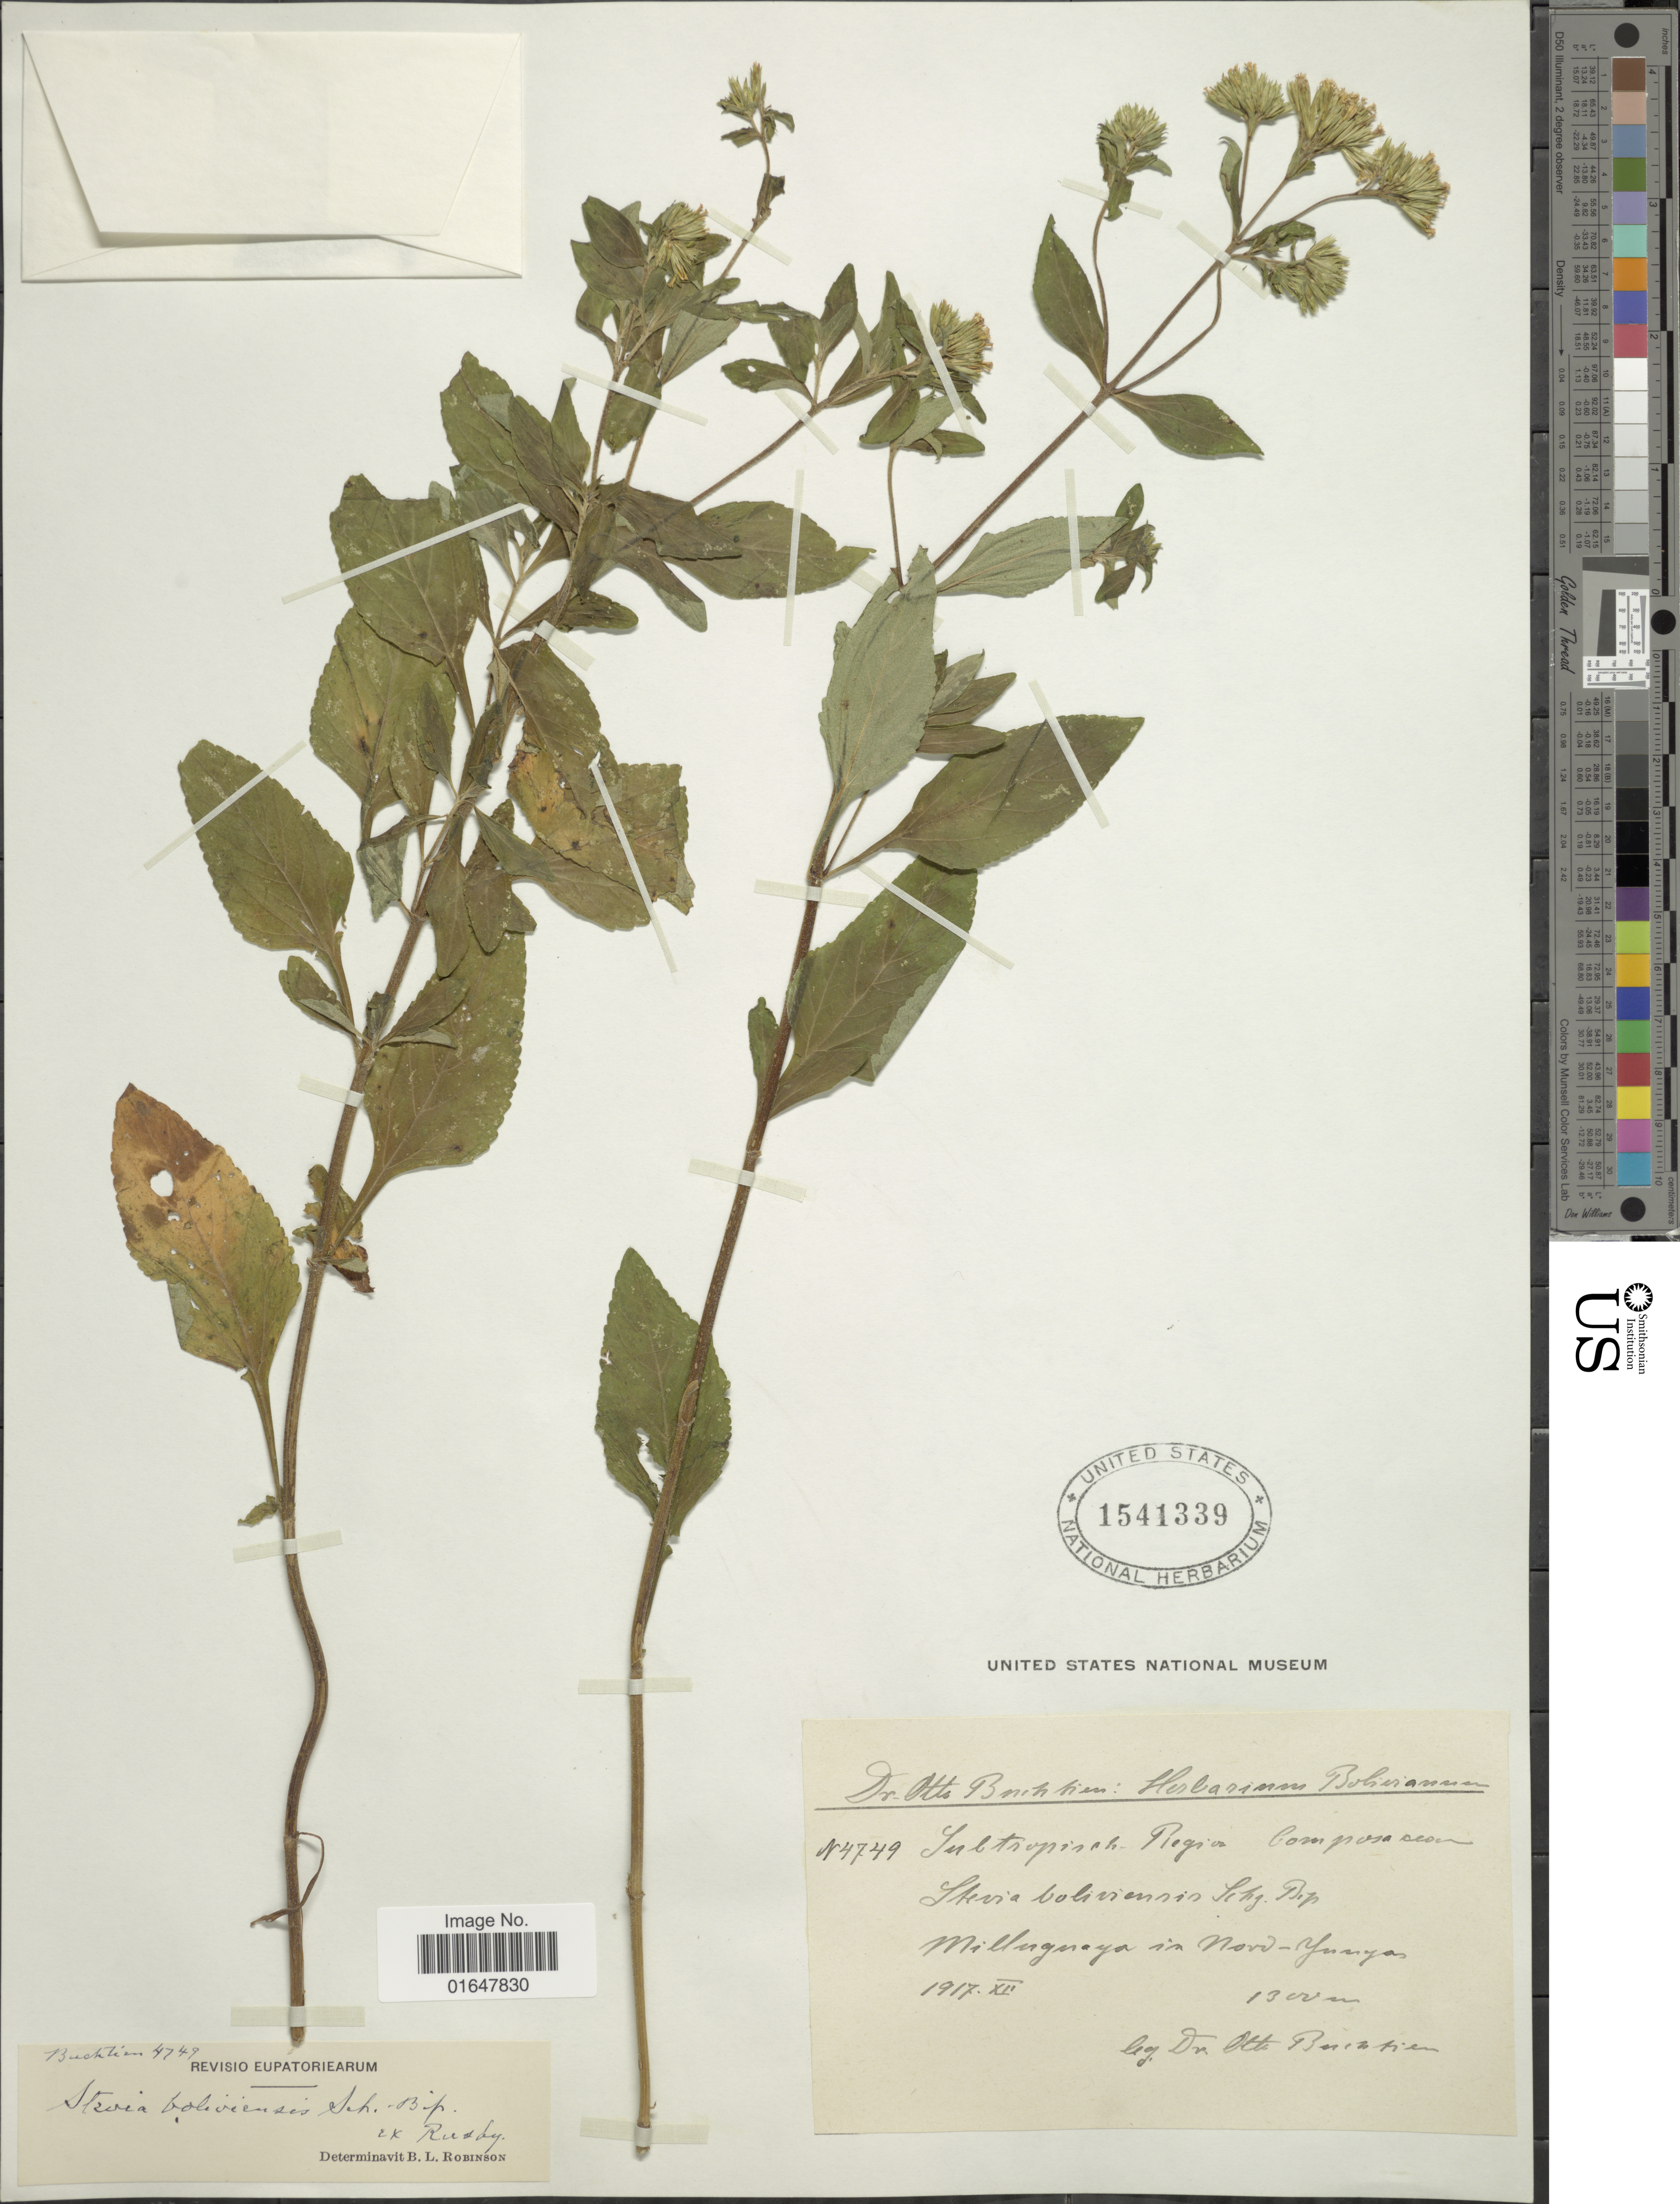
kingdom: Plantae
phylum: Tracheophyta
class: Magnoliopsida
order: Asterales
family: Asteraceae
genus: Stevia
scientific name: Stevia boliviensis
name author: Sch. Bip. ex Rusby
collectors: O. Buchtien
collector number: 4749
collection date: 1917-12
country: Bolivia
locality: Milluguaya in Nord-Yungas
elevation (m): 1300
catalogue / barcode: US 1541339